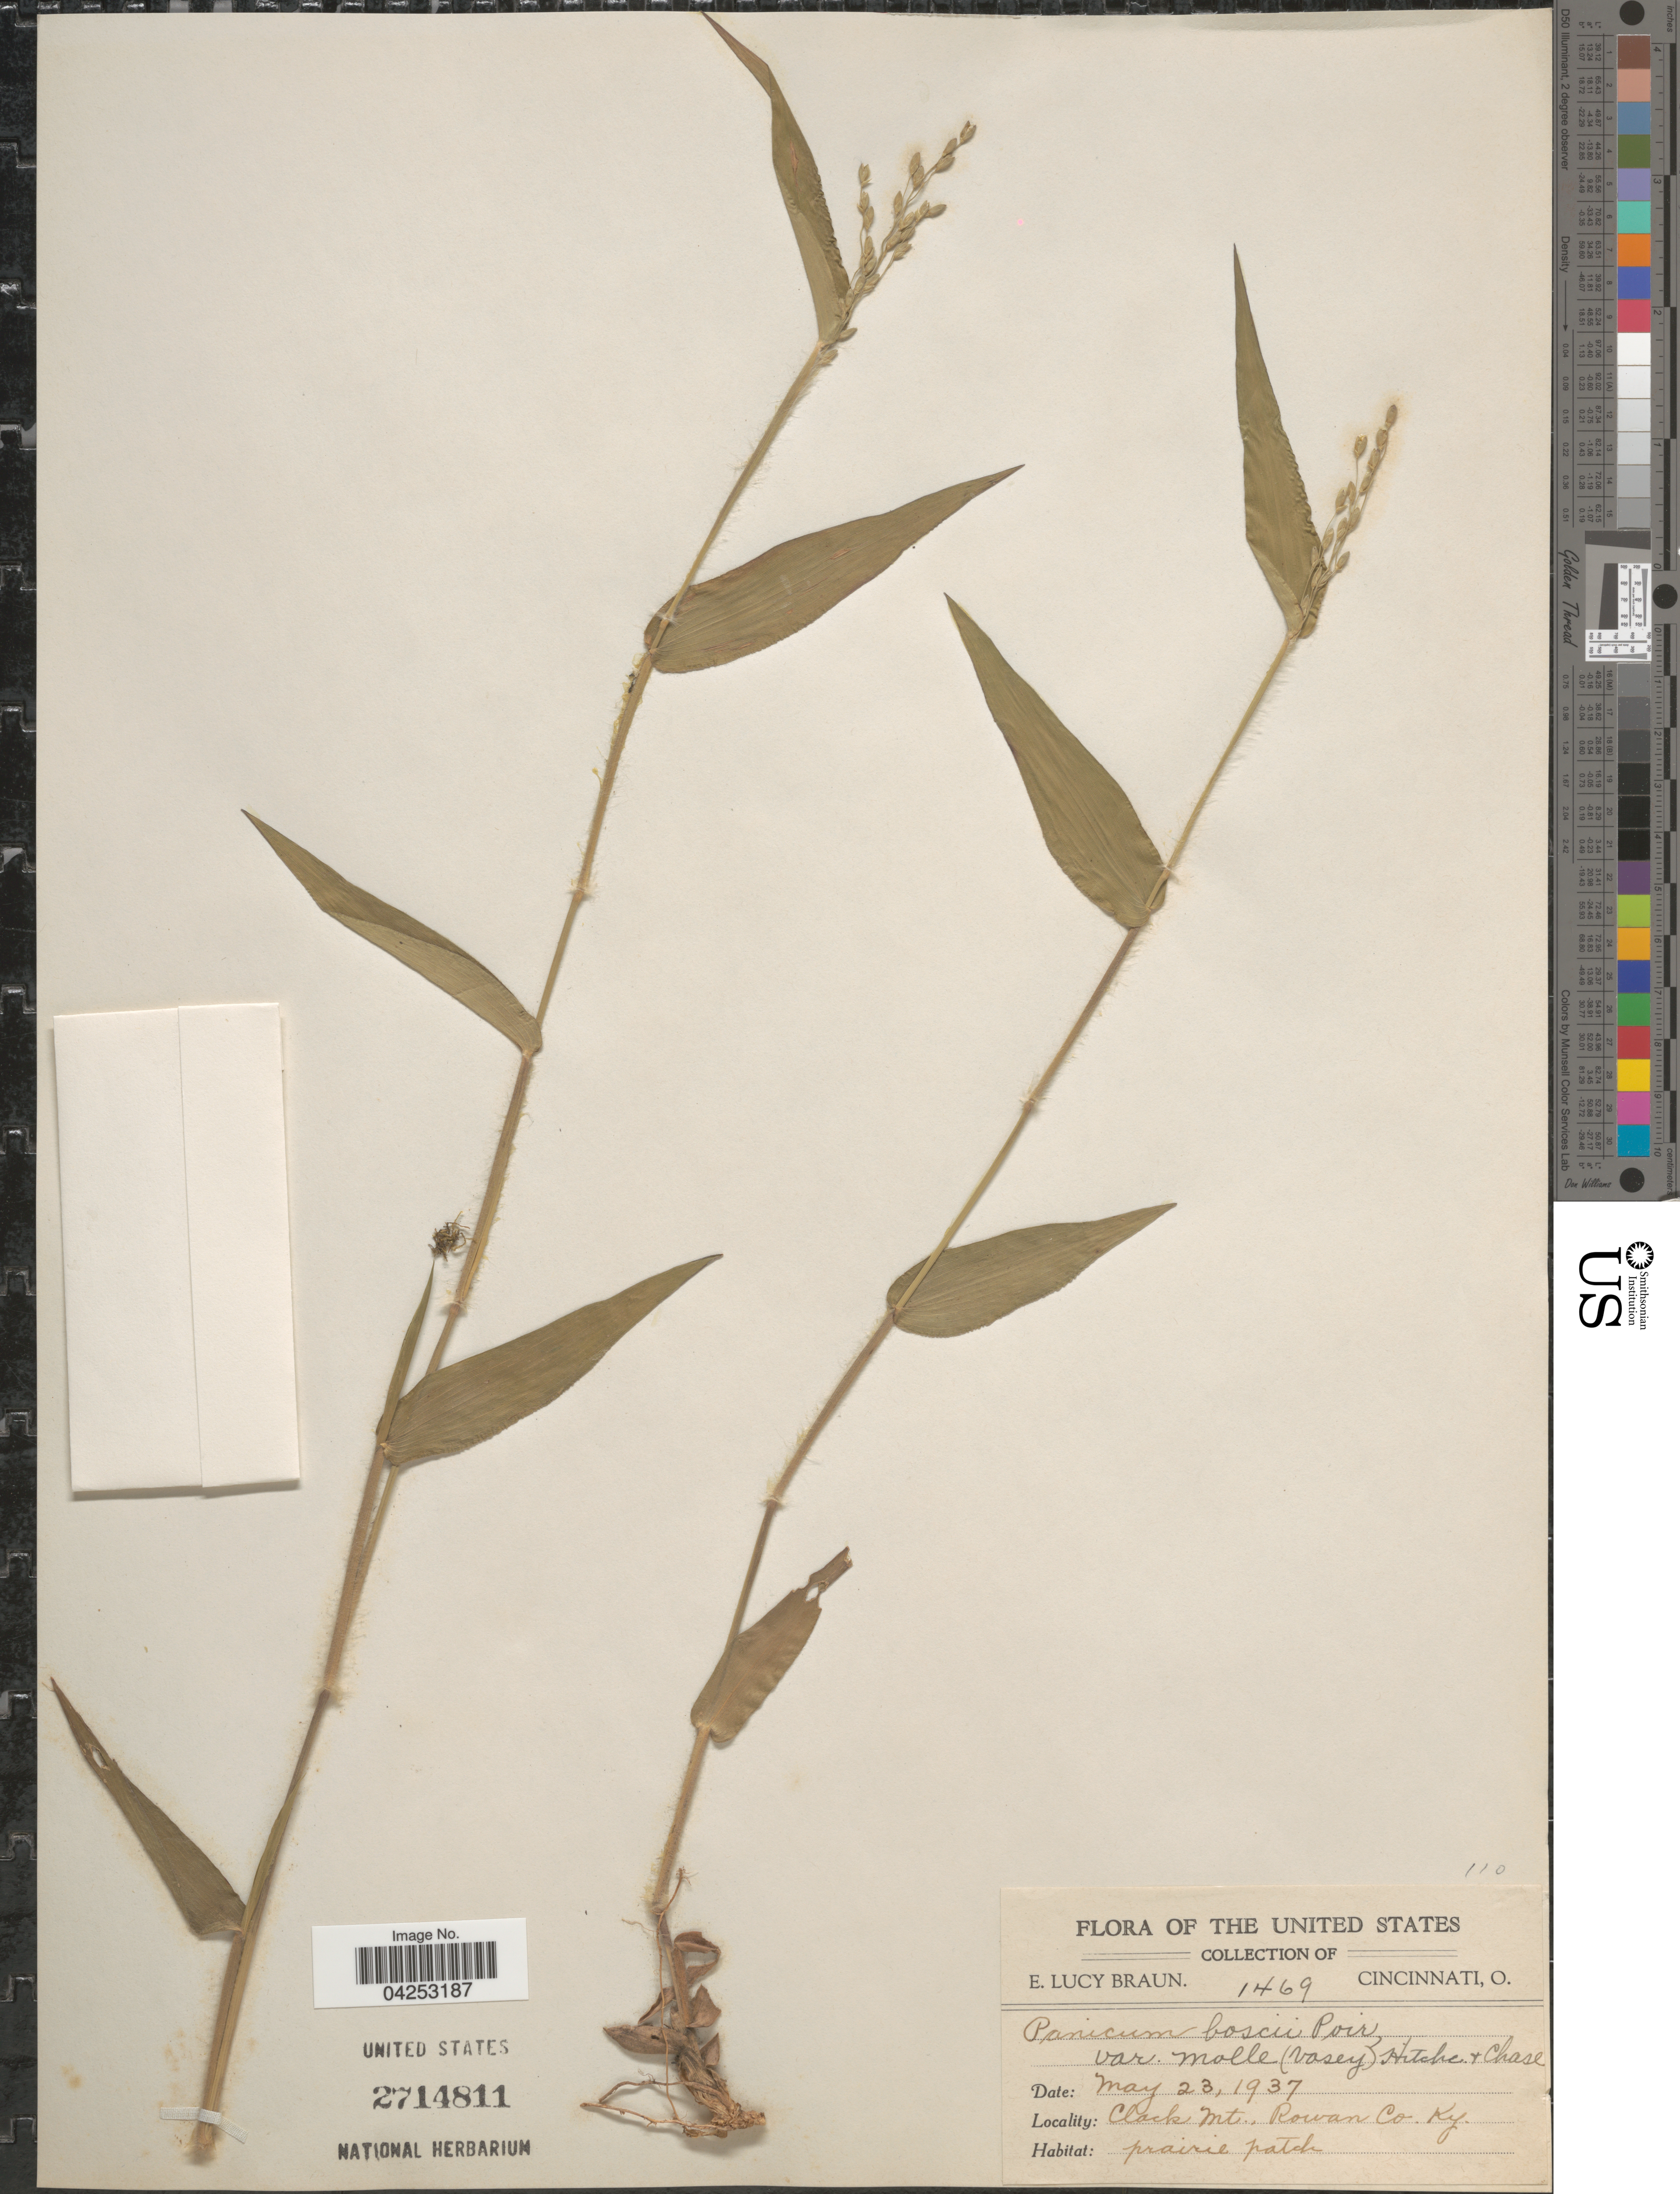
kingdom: Plantae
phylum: Tracheophyta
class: Liliopsida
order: Poales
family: Poaceae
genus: Dichanthelium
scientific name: Dichanthelium boscii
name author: (Poir.) Gould & C.A. Clark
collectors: E. L. Braun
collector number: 1469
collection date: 1937-05-23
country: United States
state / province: Kentucky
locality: Clock Mt., Rowan Co. Prairie patch.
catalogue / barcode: US 2714811